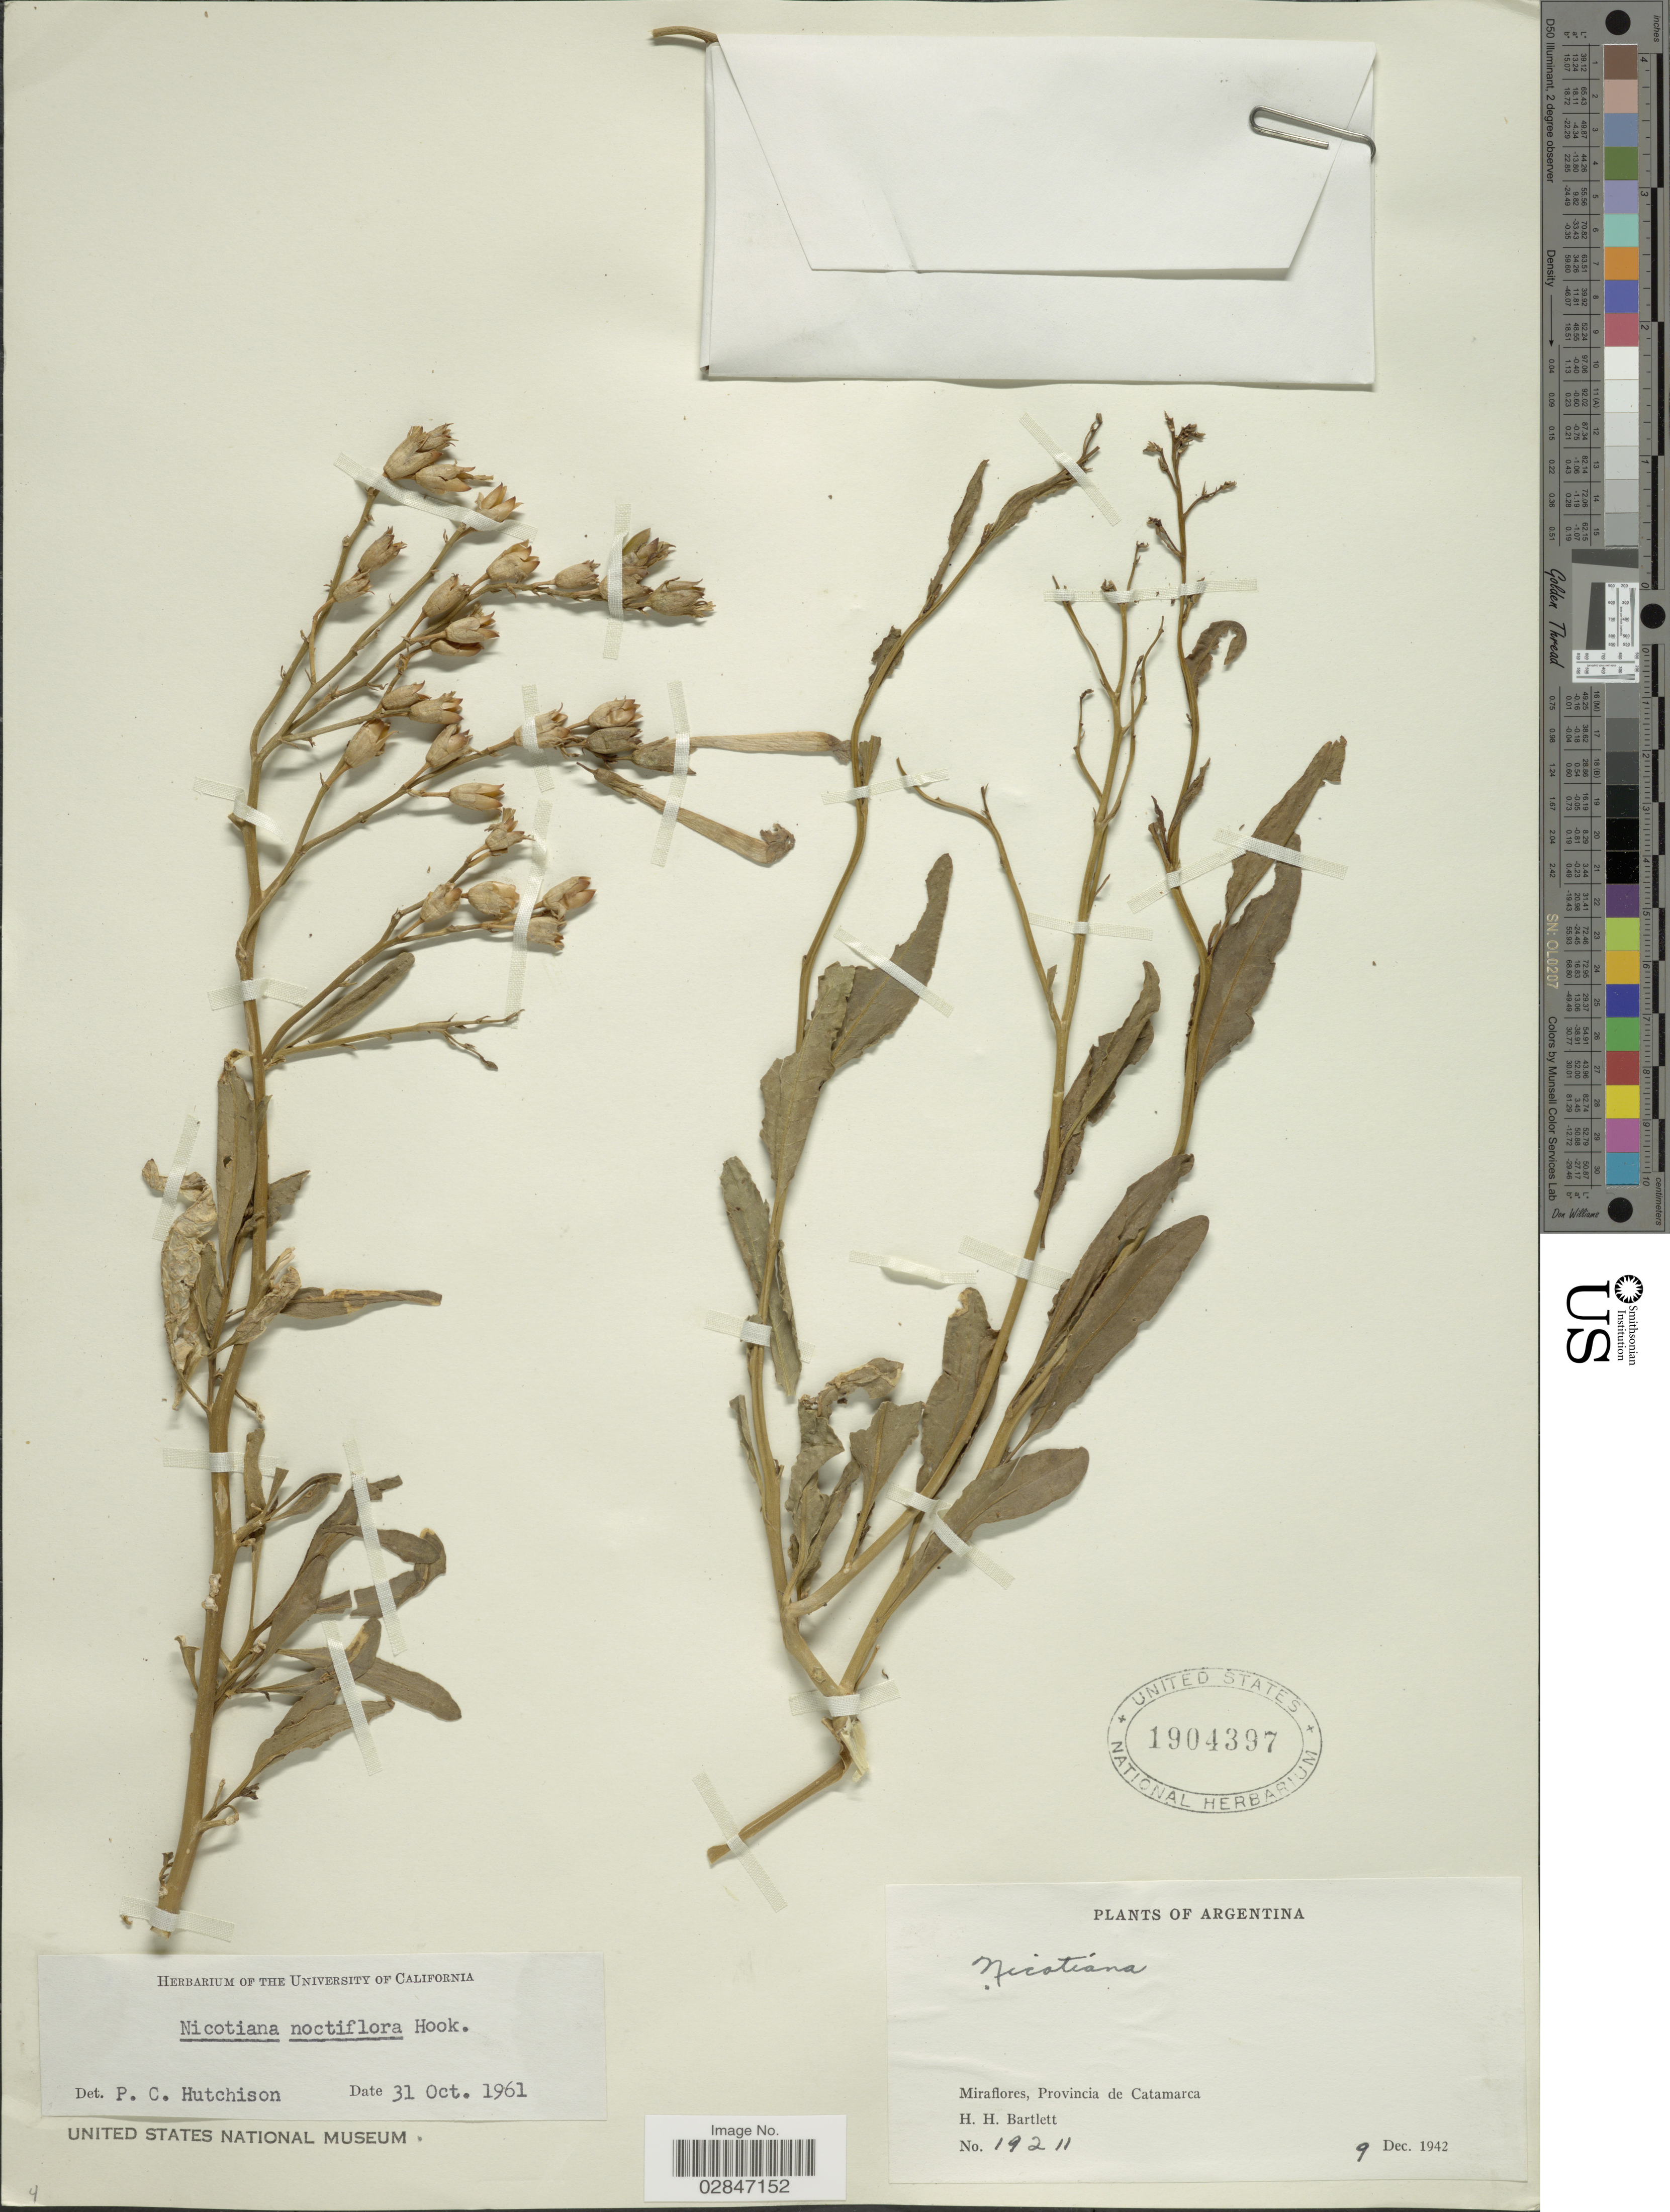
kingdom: Plantae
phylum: Tracheophyta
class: Magnoliopsida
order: Solanales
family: Solanaceae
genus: Nicotiana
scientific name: Nicotiana noctiflora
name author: Hook.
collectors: H. H. Bartlett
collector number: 19211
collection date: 1942-12-09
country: Argentina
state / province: Catamarca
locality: Miraflores, Provincia de Catamarca.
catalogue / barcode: US 1904397